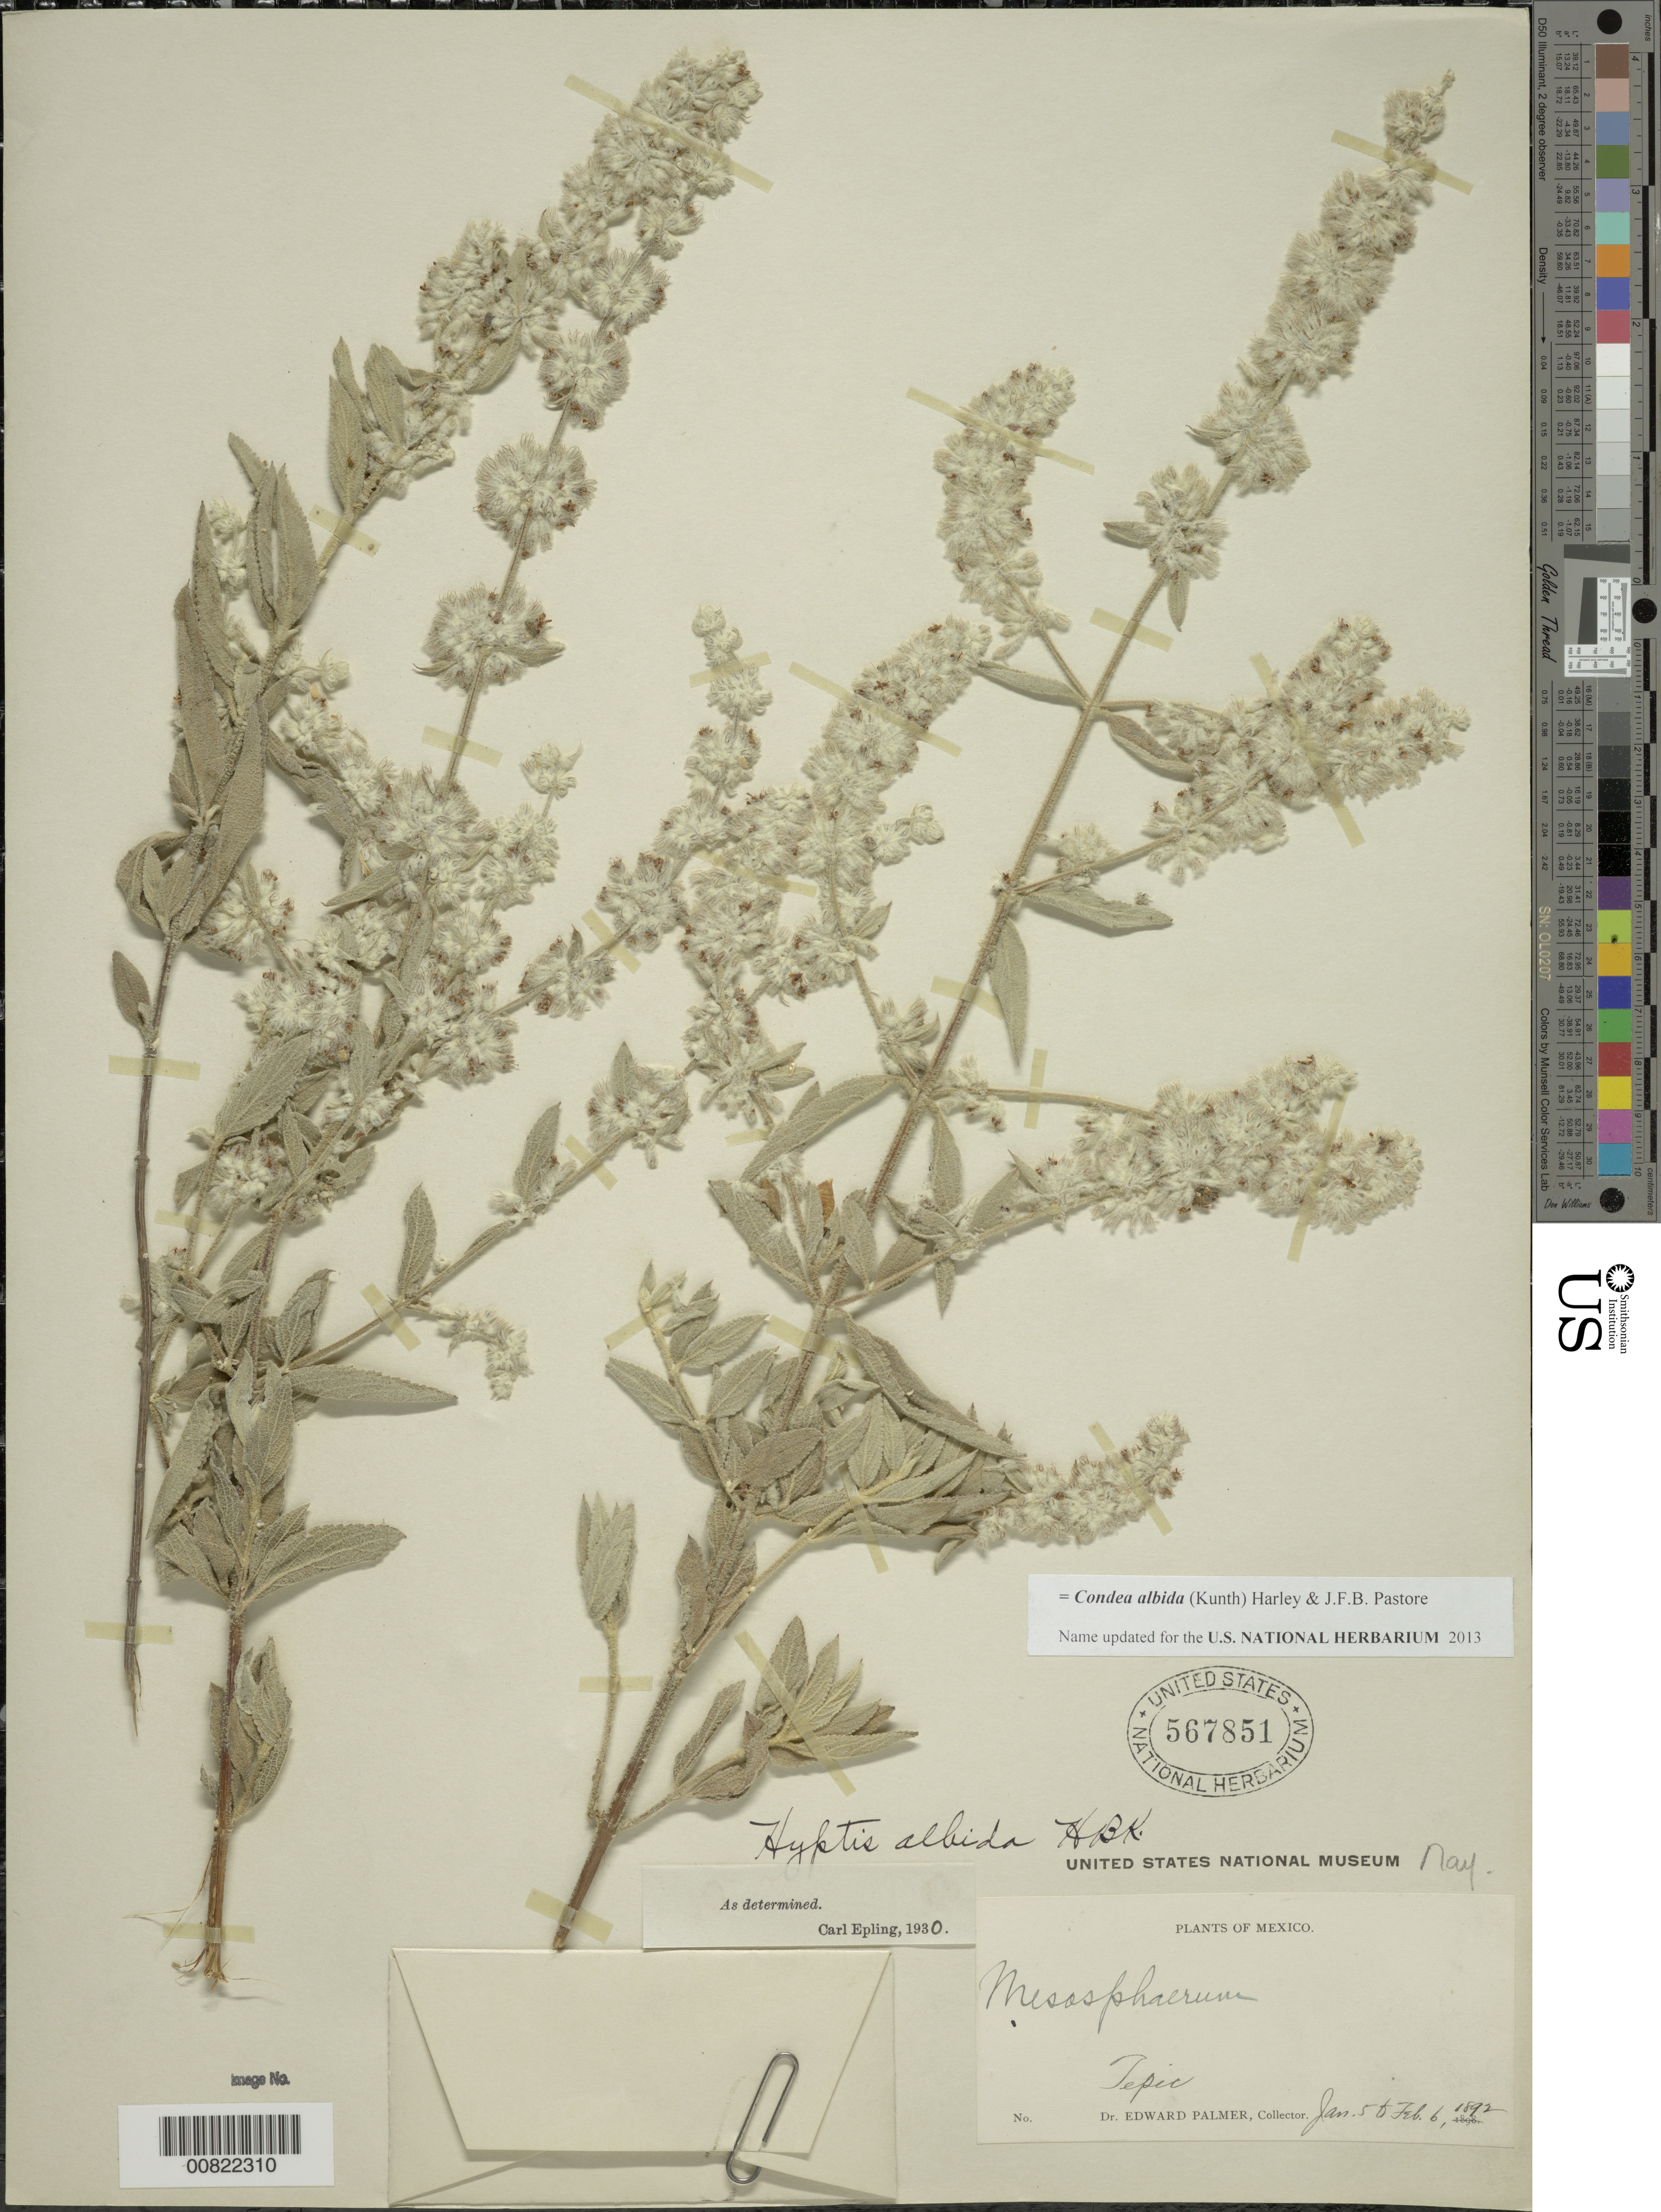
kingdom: Plantae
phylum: Tracheophyta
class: Magnoliopsida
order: Lamiales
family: Lamiaceae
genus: Condea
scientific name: Condea albida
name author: (Kunth) Harley & J.F.B. Pastore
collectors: E. Palmer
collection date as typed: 05 Jan 1892 to 06 Feb 1892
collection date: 1892-01-05/1892-02-06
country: Mexico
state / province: Nayarit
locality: Tepic, Nayarit.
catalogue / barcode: US 567851